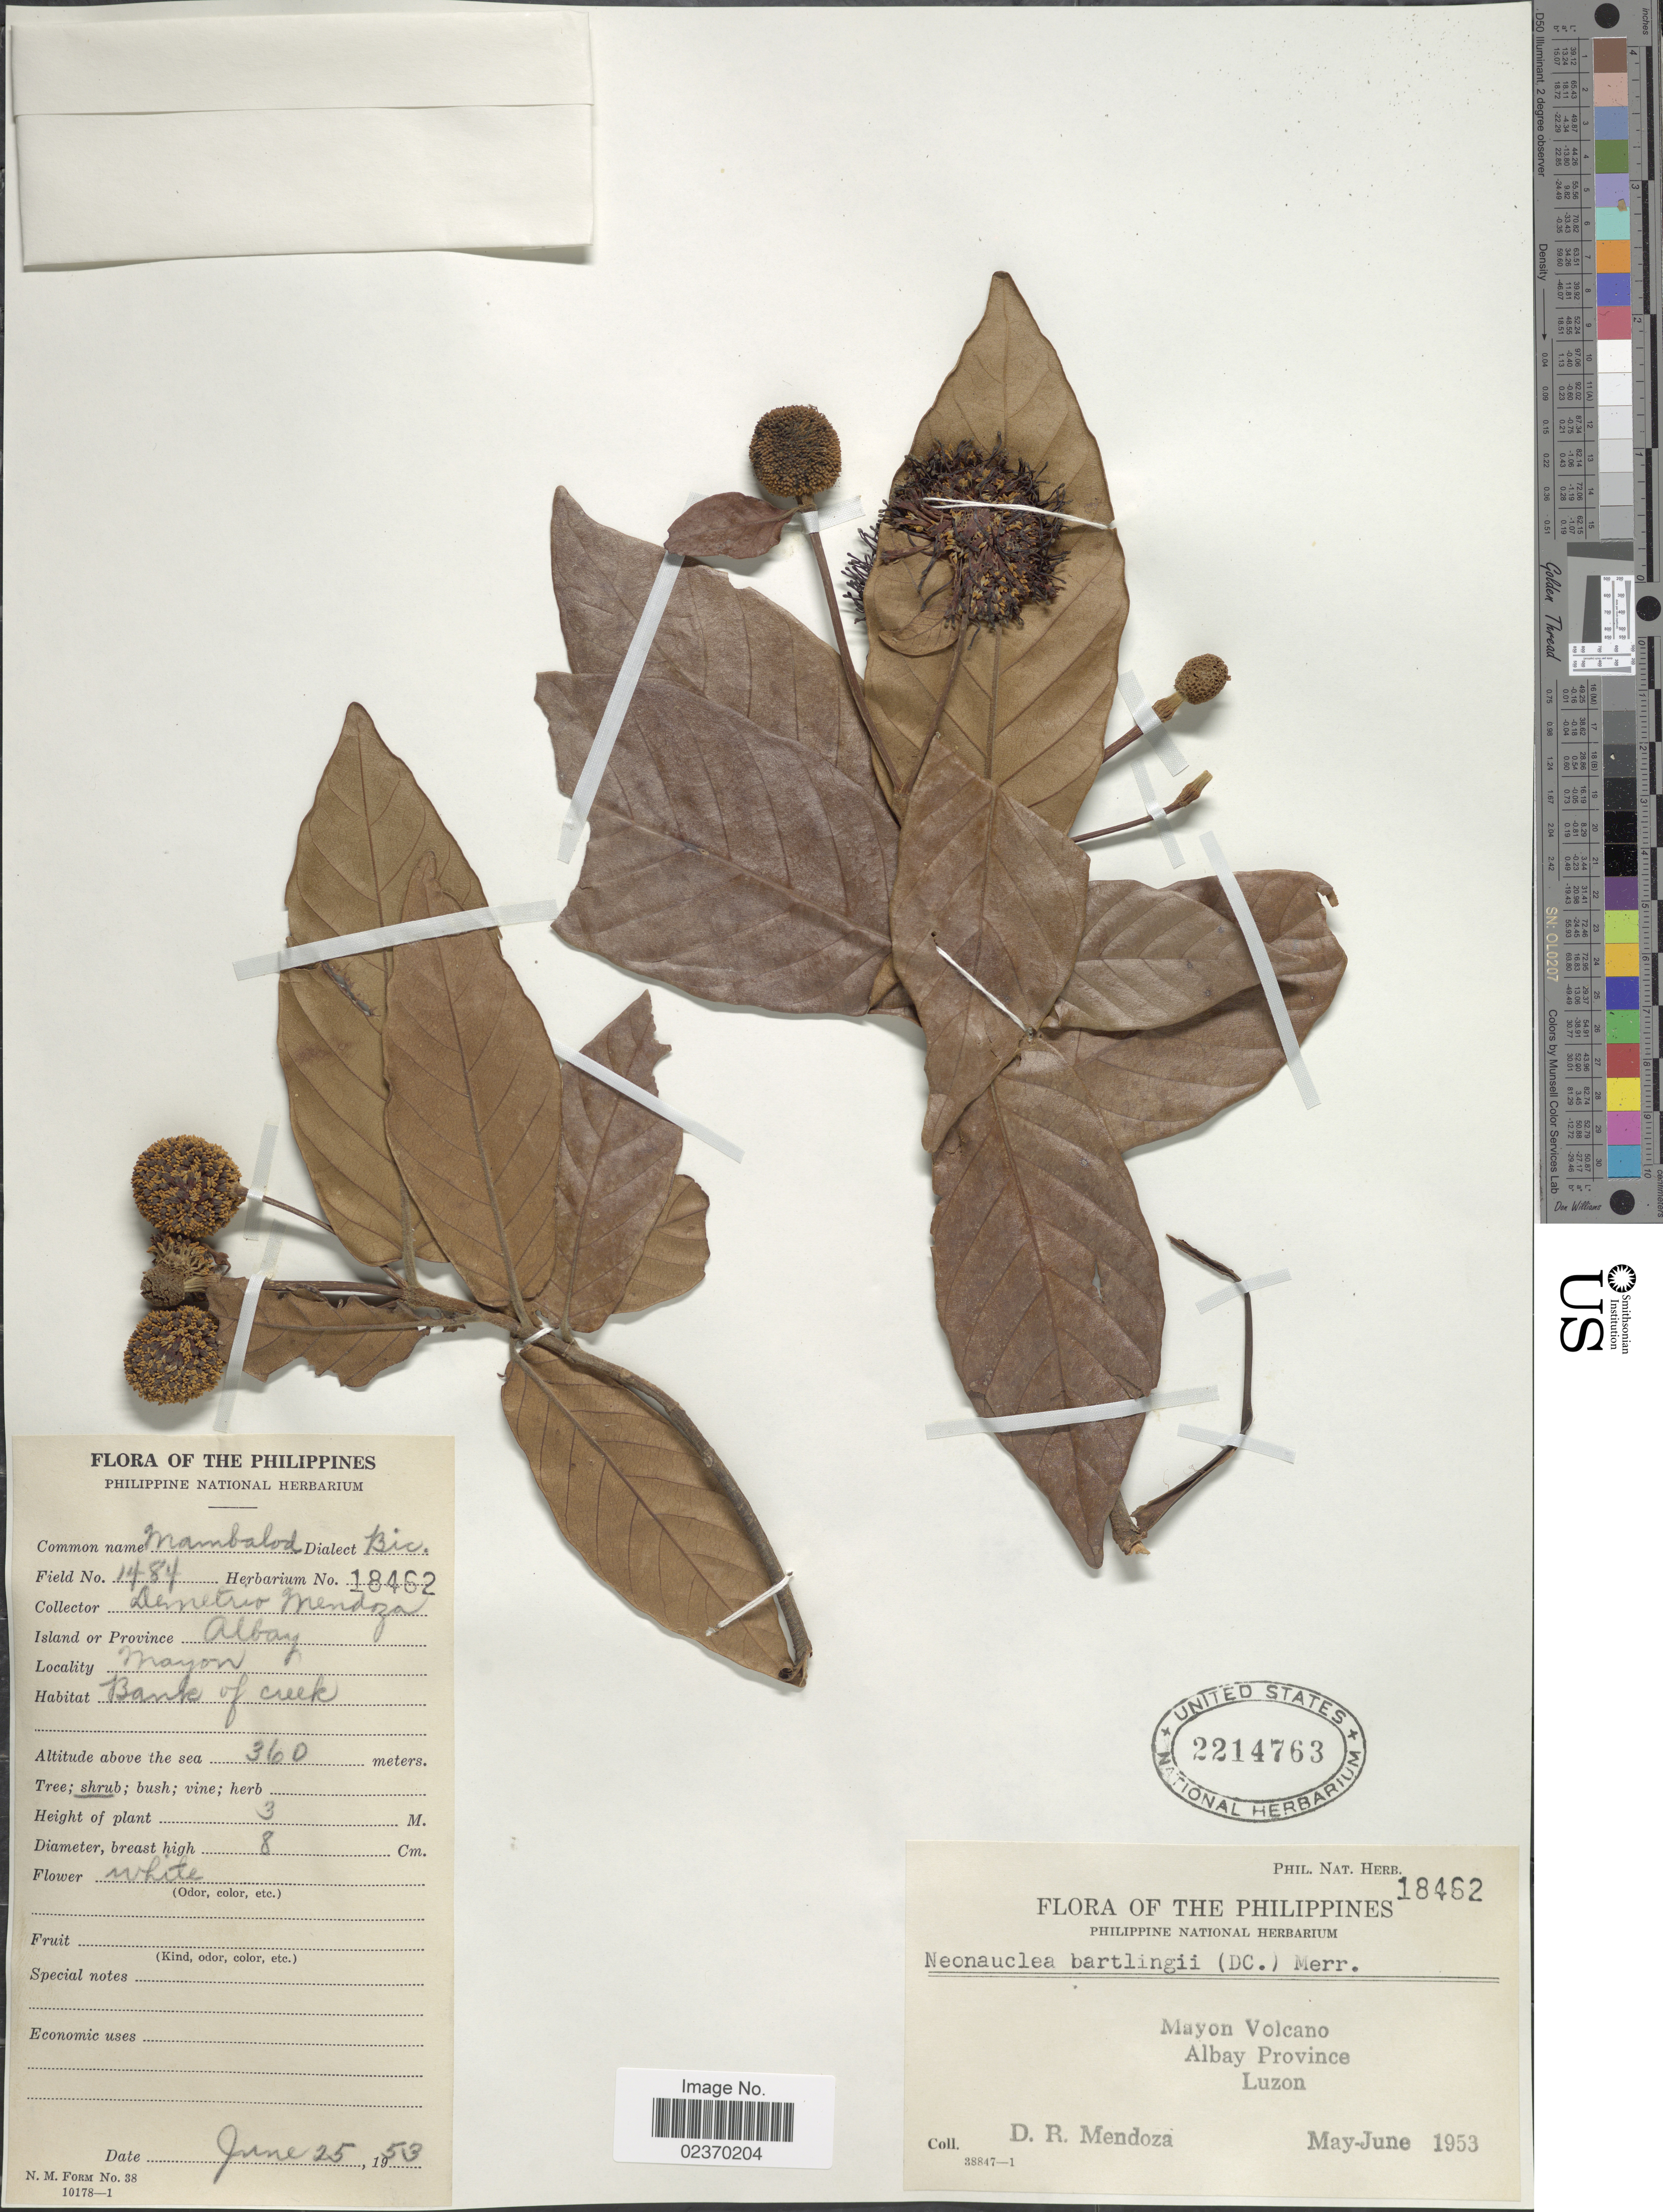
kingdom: Plantae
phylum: Tracheophyta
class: Magnoliopsida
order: Gentianales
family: Rubiaceae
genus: Neonauclea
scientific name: Neonauclea bartlingii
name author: (DC.) Merr.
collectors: D. Mendoza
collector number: Phil. Nat. Herb. 18462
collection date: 1953-05/1953-06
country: Philippines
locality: Mayon Volcano, Albay Province, Luzon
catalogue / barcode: US 2214763